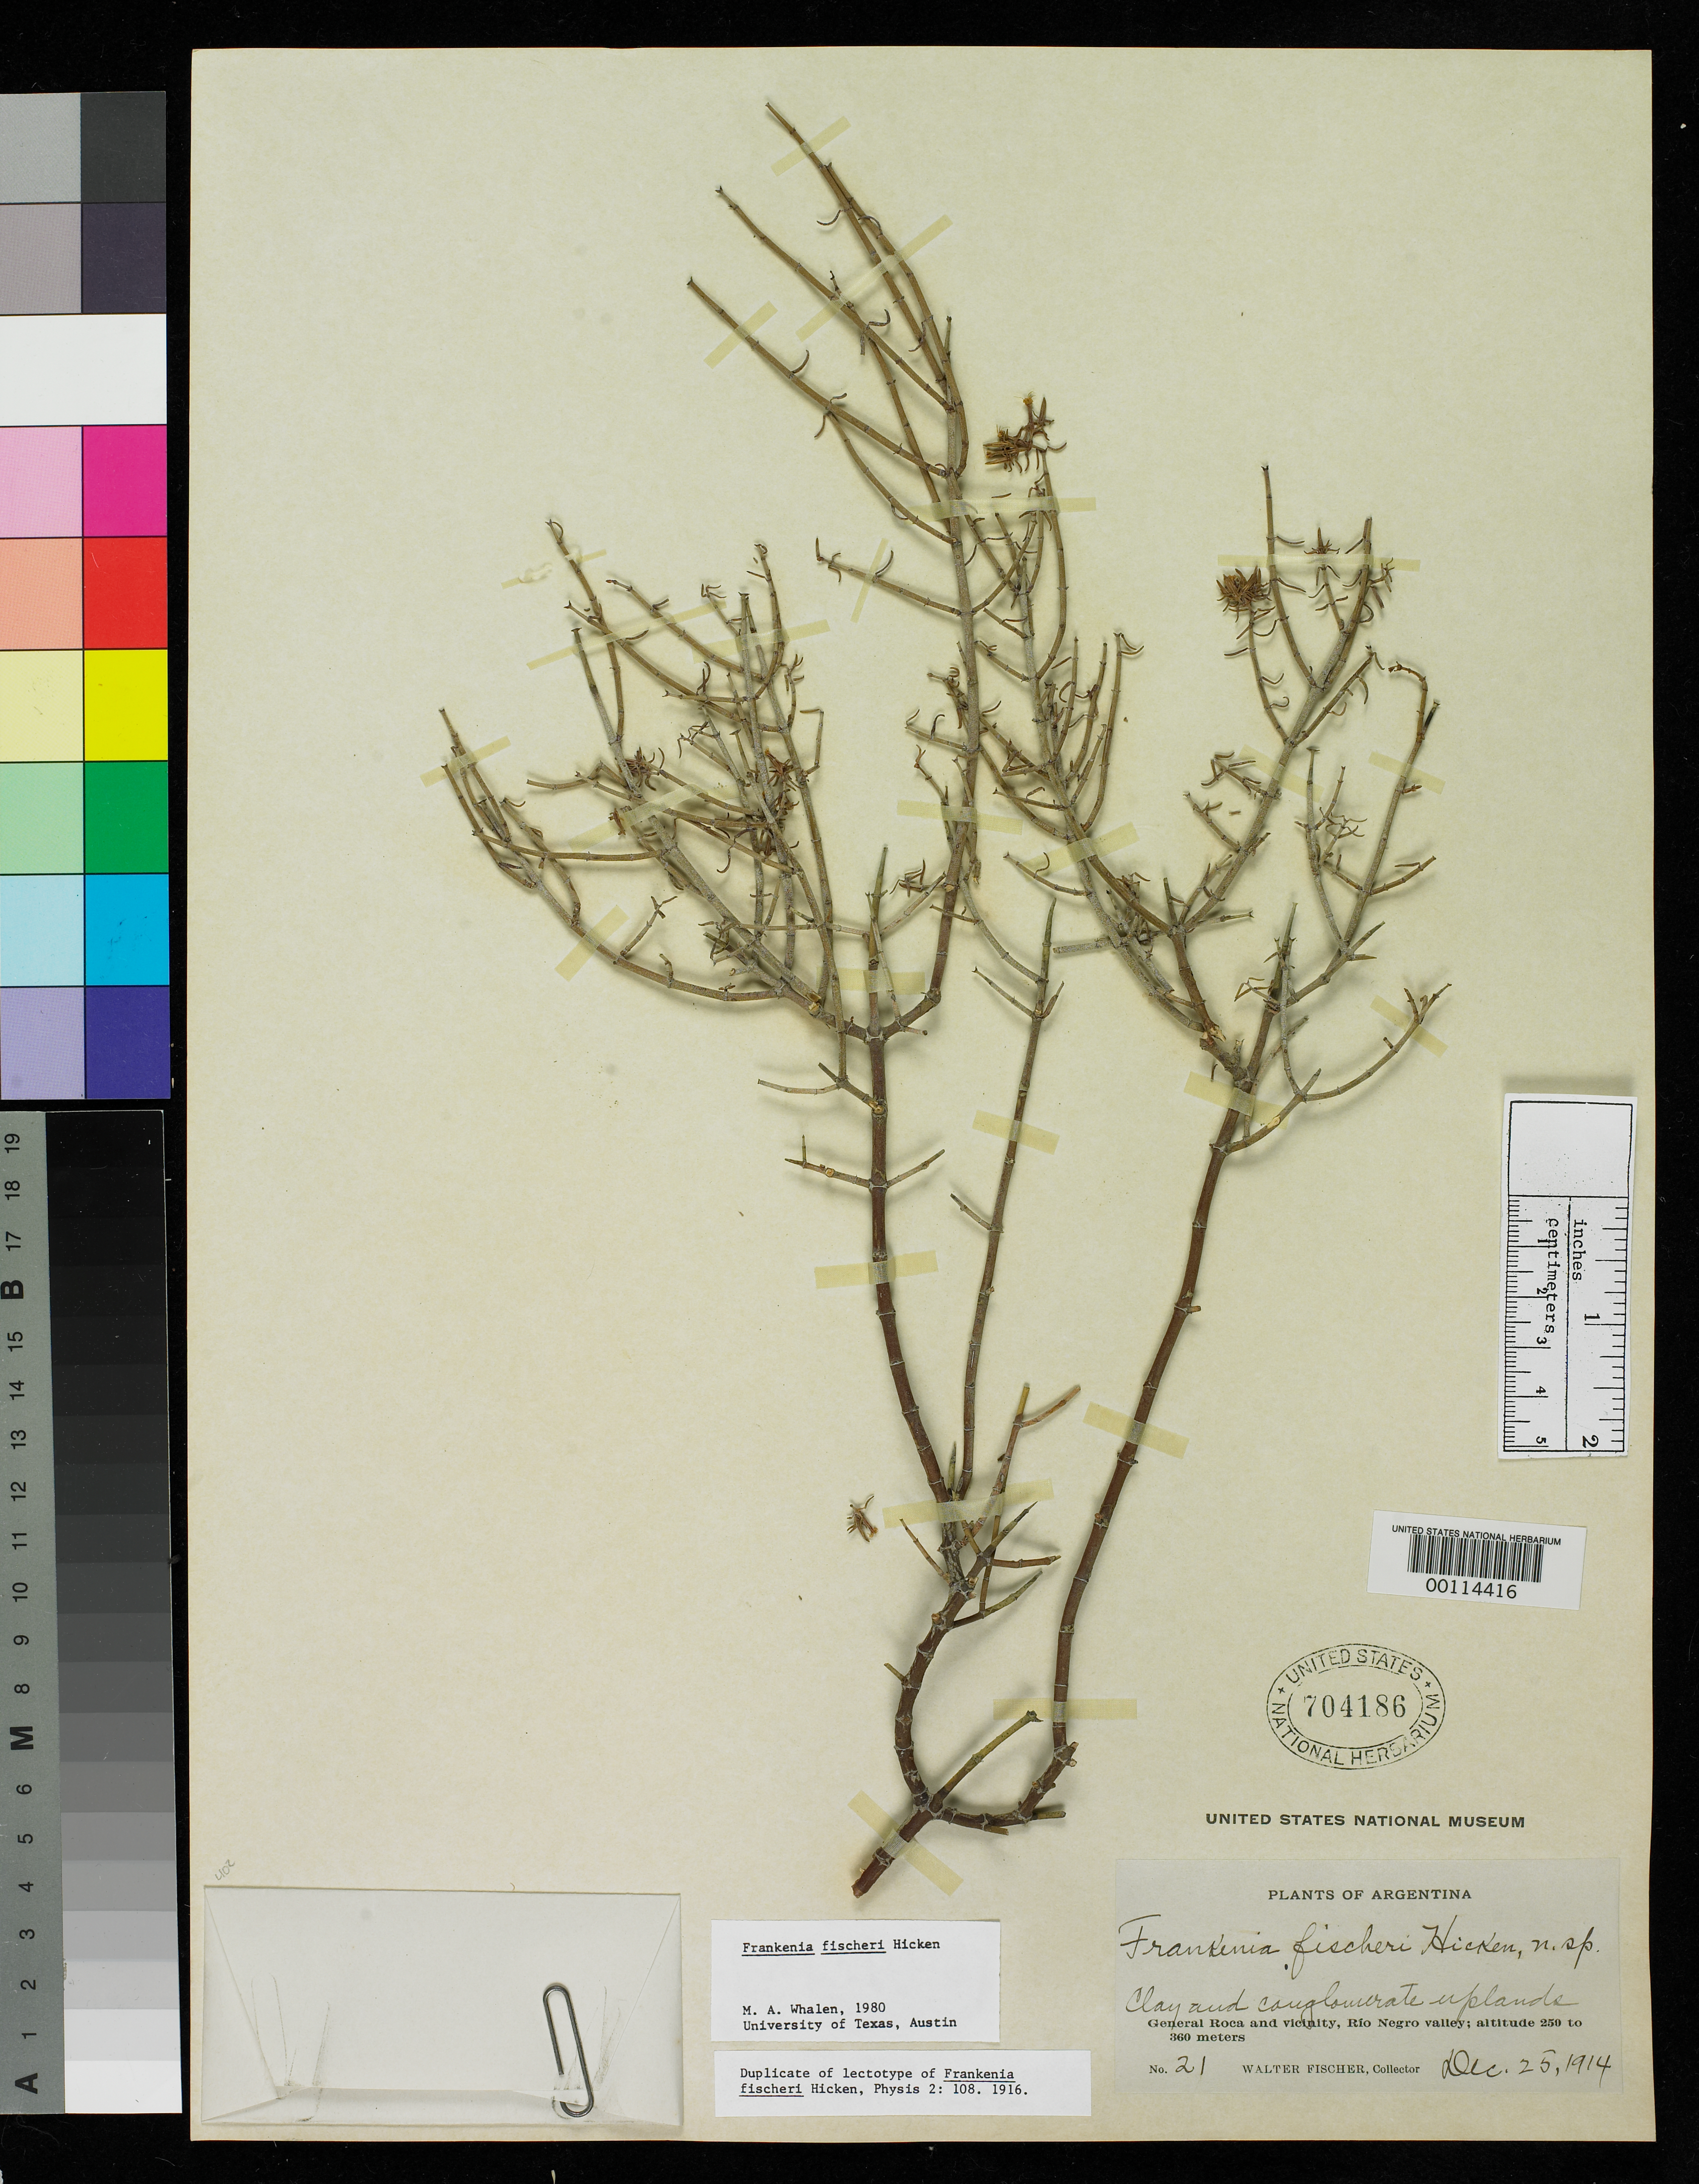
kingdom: Plantae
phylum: Tracheophyta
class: Magnoliopsida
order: Caryophyllales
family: Frankeniaceae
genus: Frankenia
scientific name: Frankenia fischeri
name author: Hicken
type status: Type Collection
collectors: W. Fischer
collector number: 21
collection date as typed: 25 Dec 1914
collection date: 1914-12-25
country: Argentina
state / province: Río Negro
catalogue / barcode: US 704186